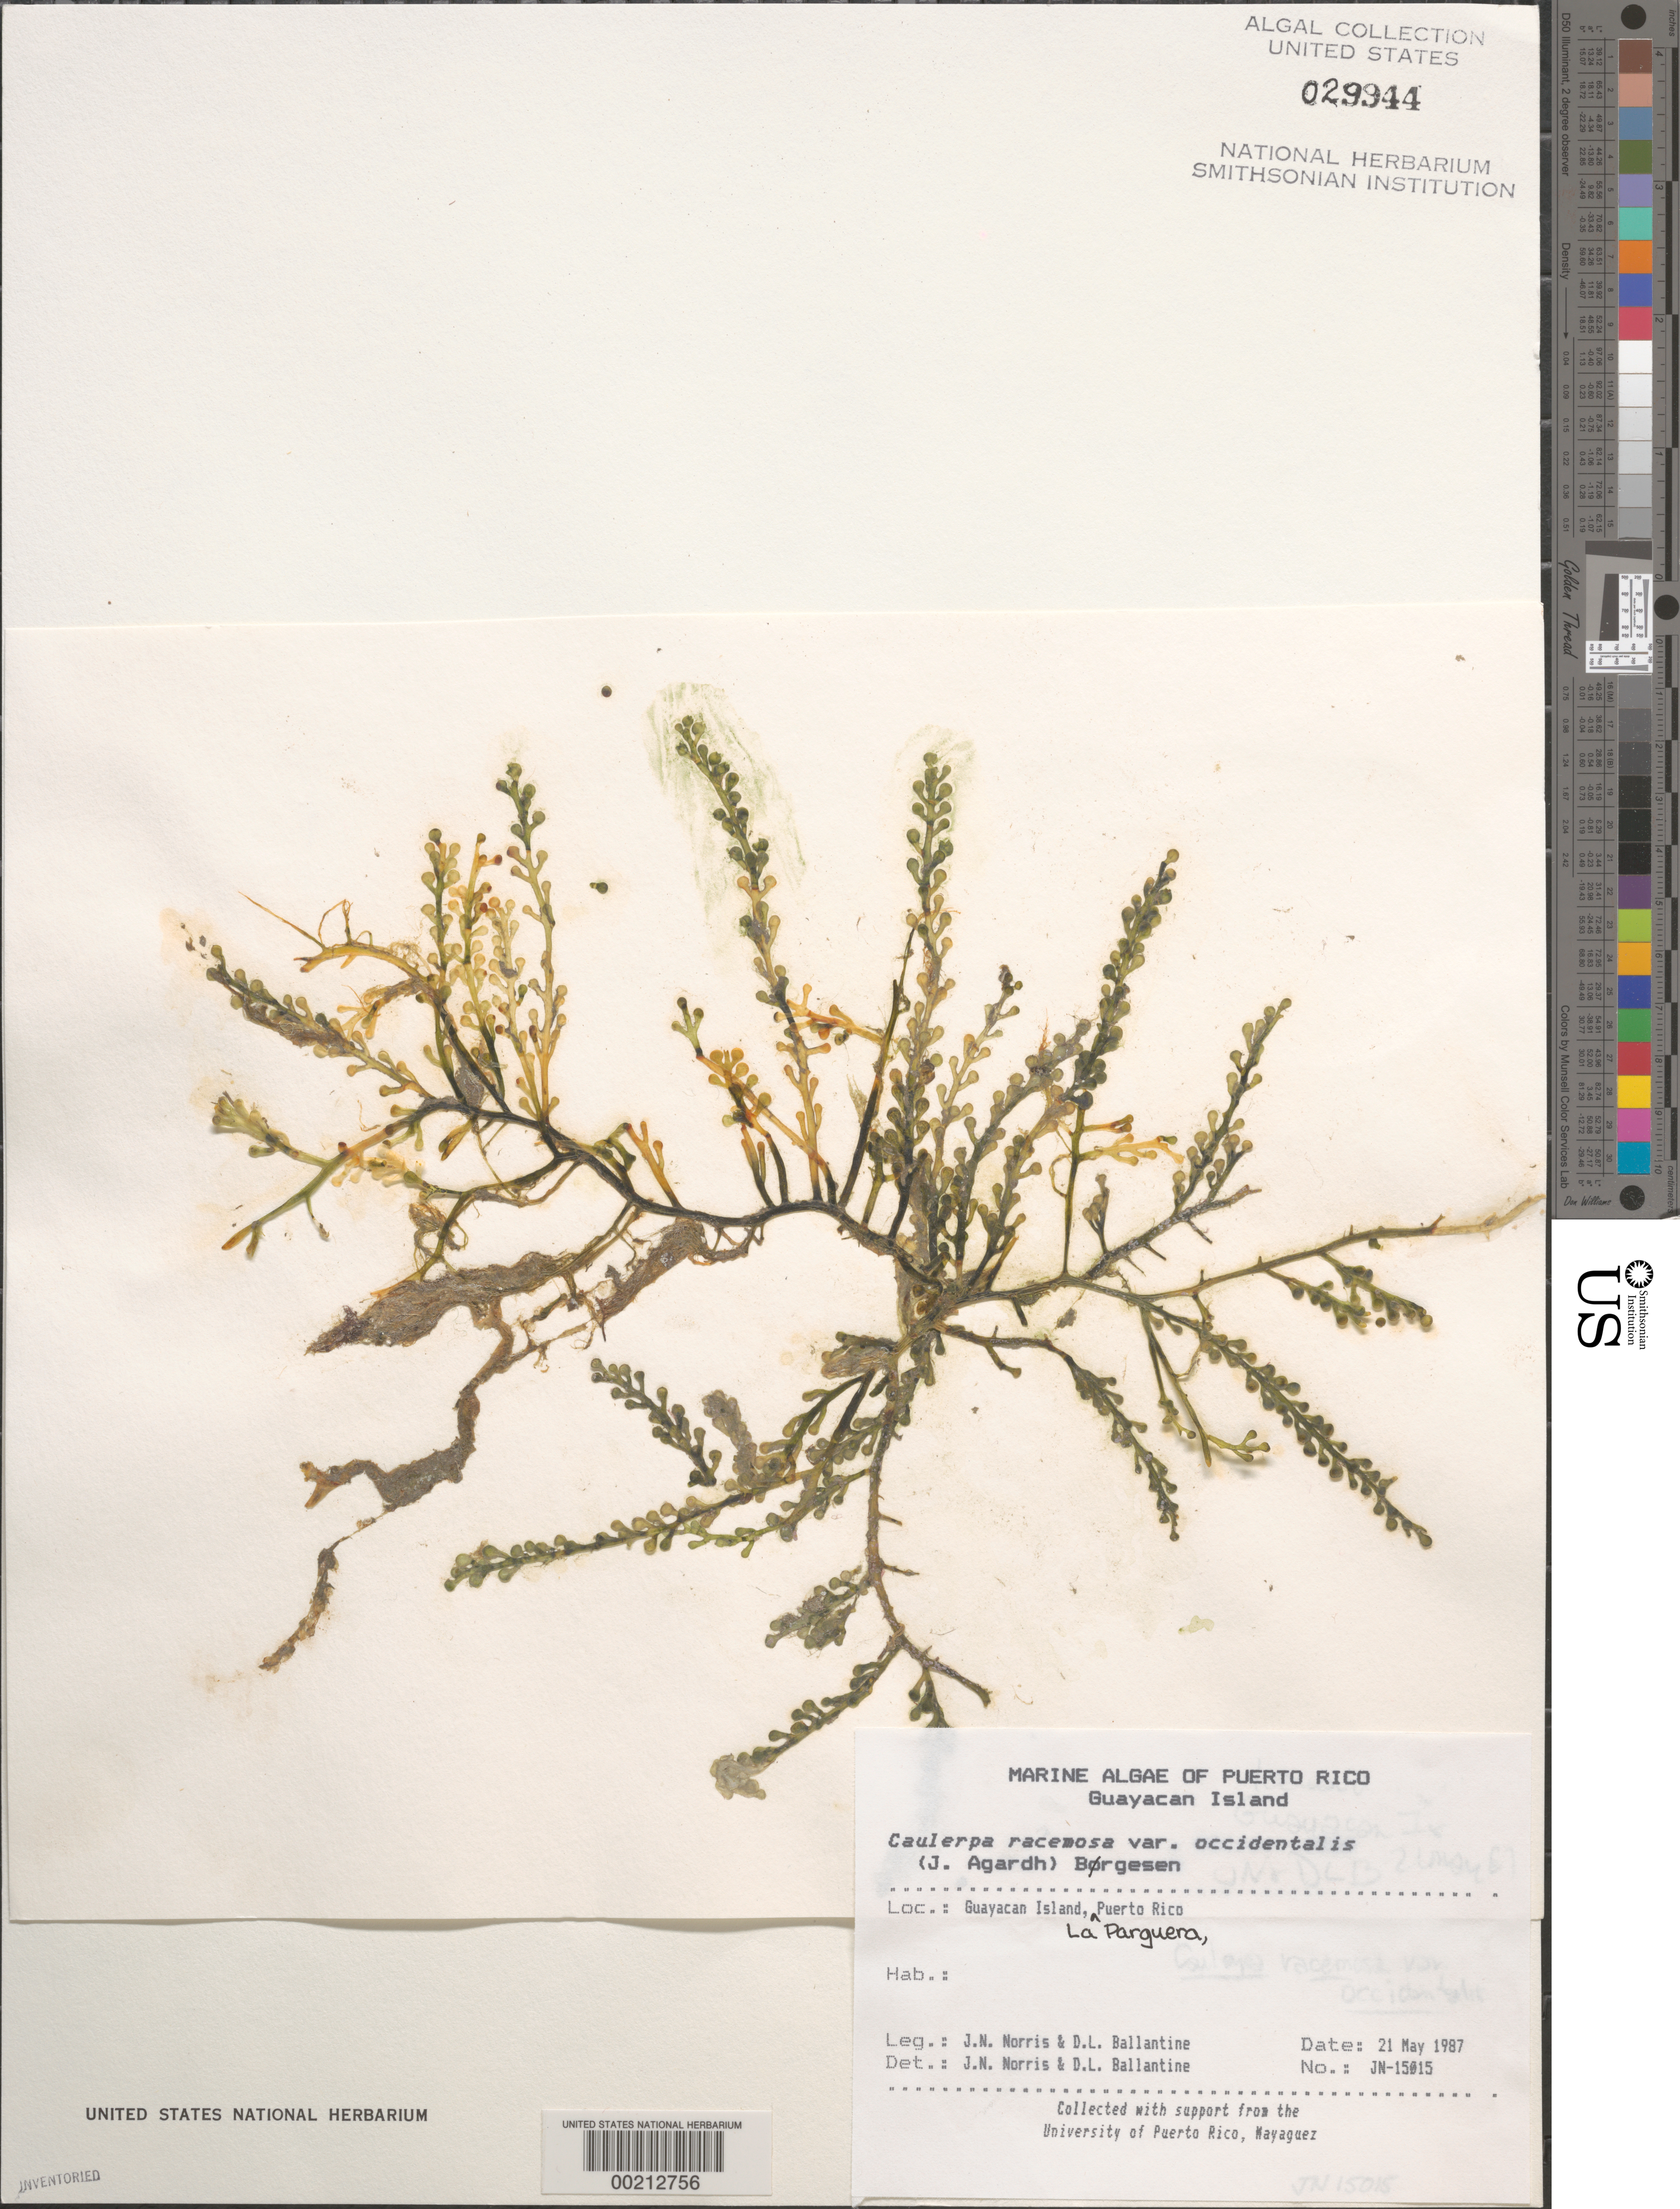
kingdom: Plantae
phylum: Chlorophyta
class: Ulvophyceae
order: Bryopsidales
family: Caulerpaceae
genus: Caulerpa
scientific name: Caulerpa racemosa var. occidentalis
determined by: Norris, J. N.; Ballantine, D. L.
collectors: J. N. Norris & D.L. Ballantine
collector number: JN-15015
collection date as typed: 21 May 1987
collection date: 1987-05-21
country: Puerto Rico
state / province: Lajas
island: Guayacan Island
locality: La Parguera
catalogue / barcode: US 29944